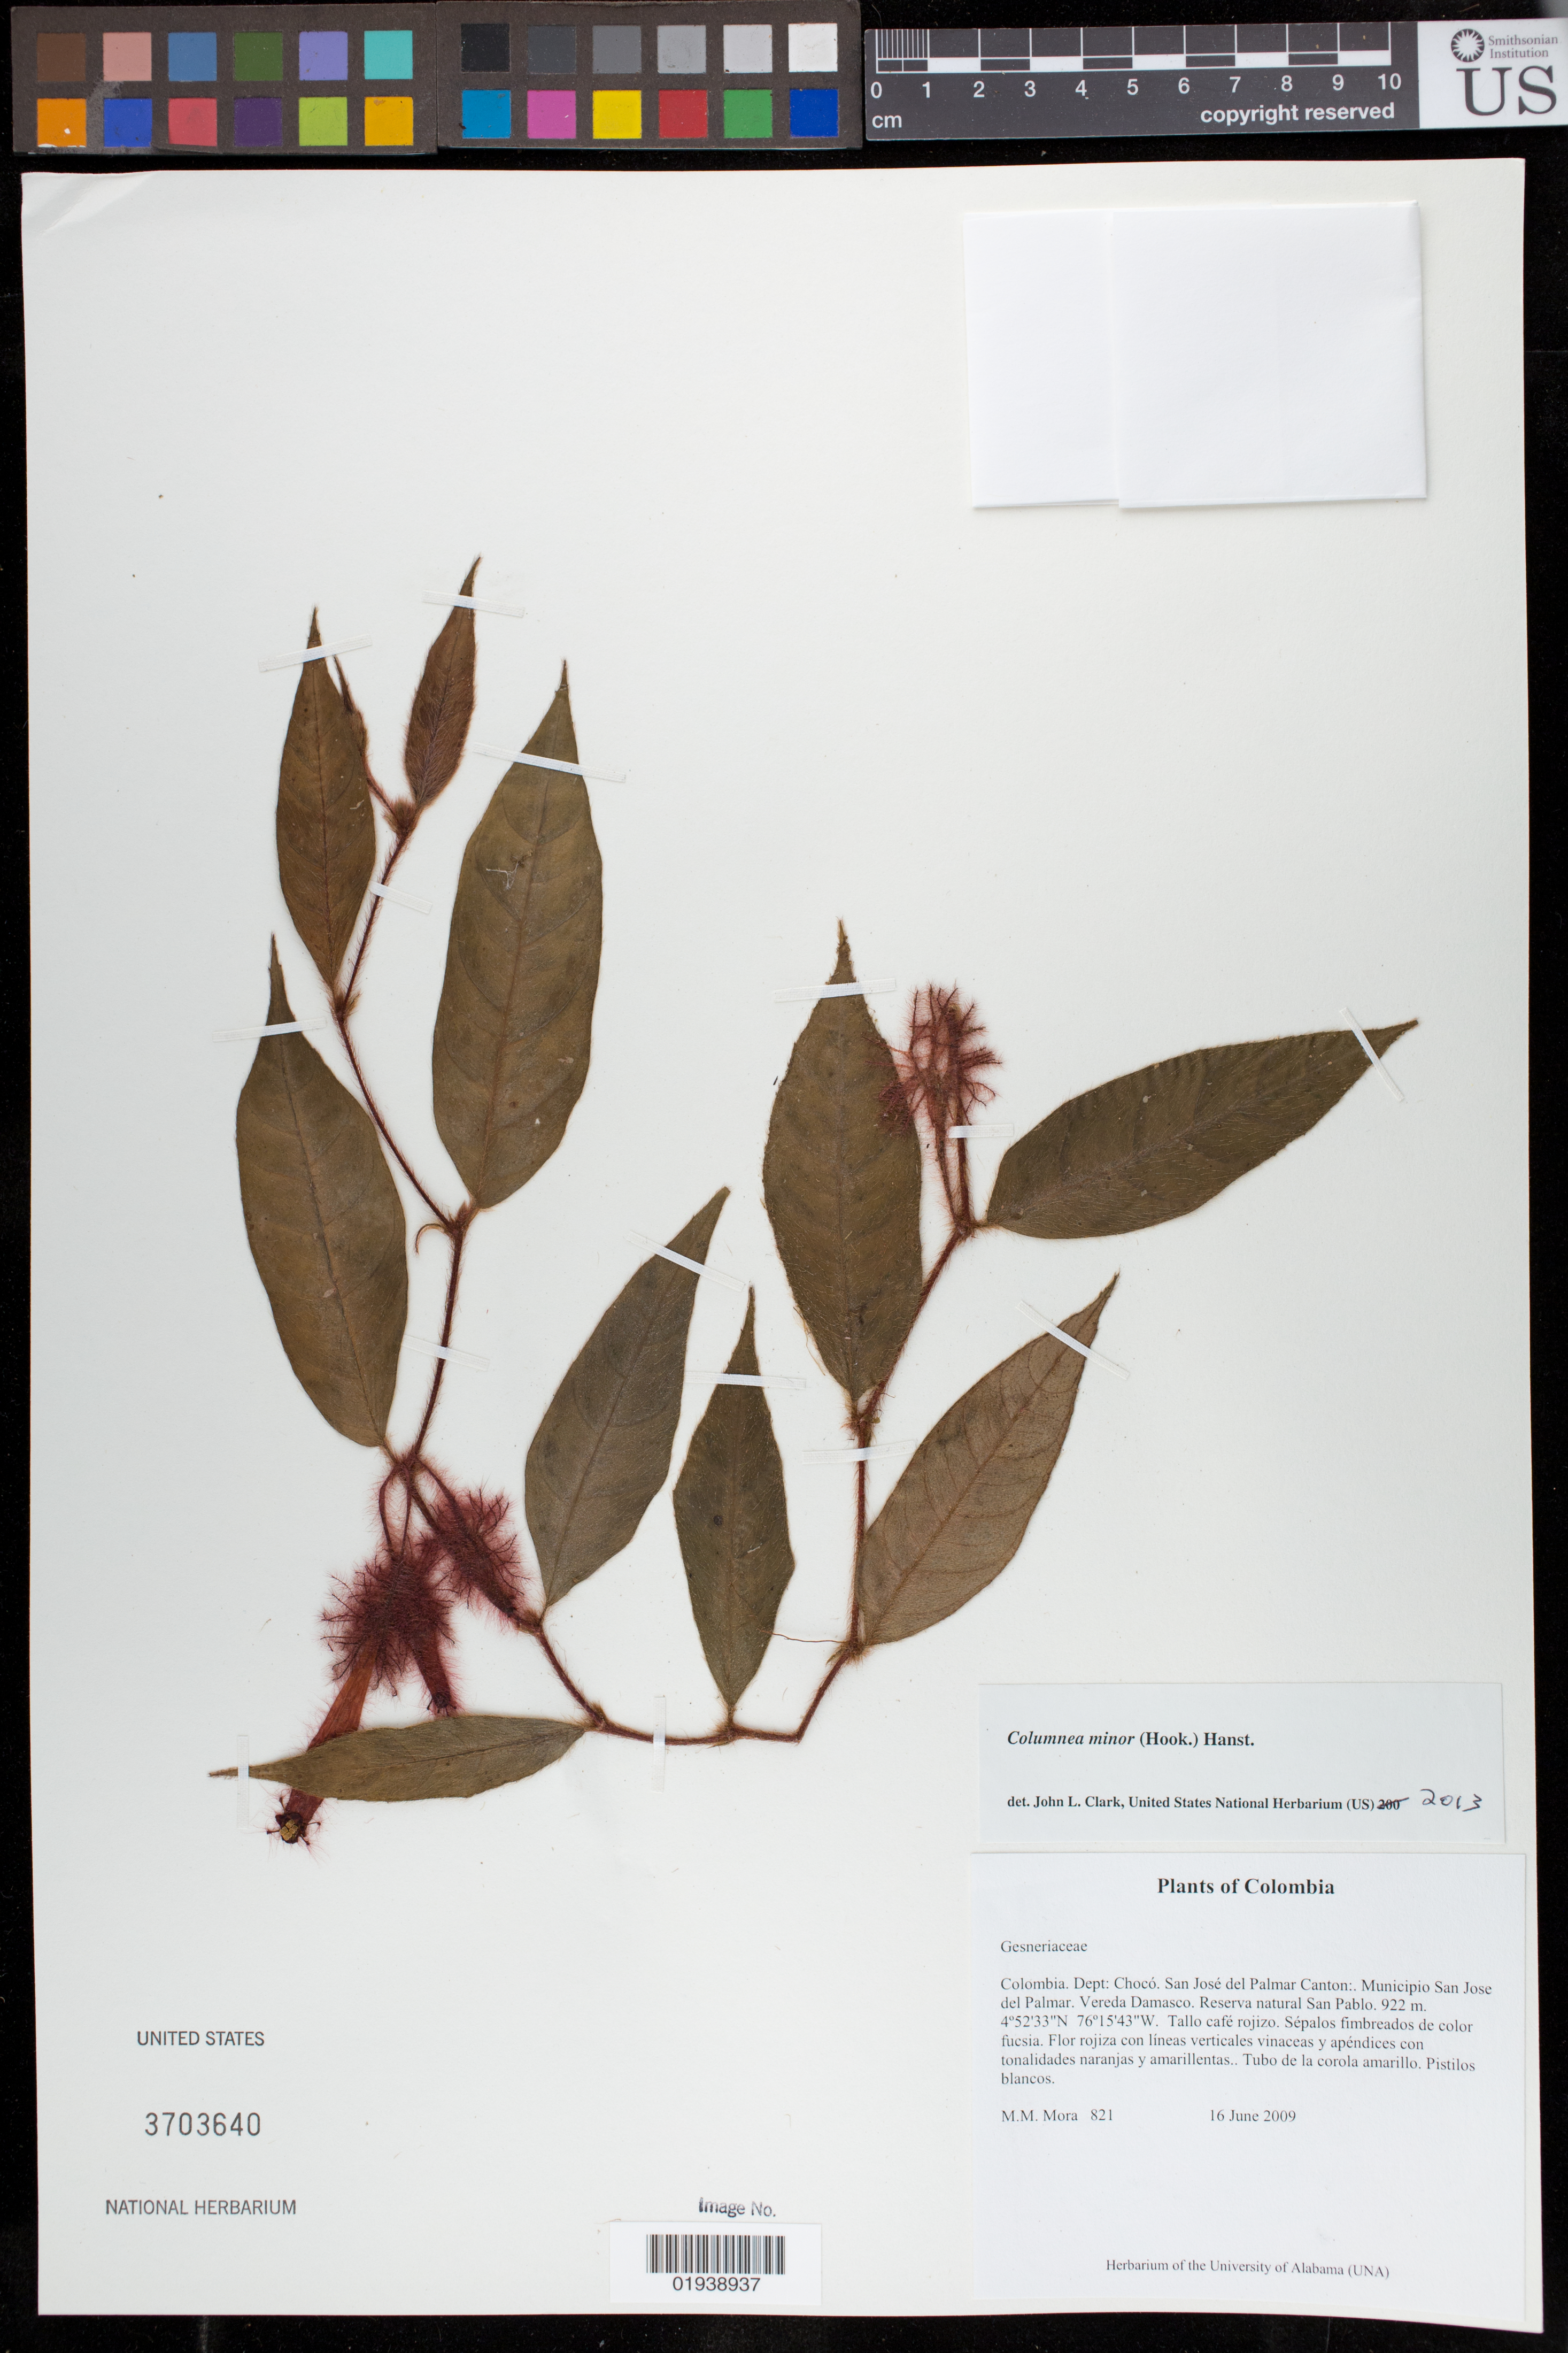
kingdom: Plantae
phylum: Tracheophyta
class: Magnoliopsida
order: Lamiales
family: Gesneriaceae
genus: Columnea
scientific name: Columnea minor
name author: (Hook.) Hanst.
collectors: M. M. Mora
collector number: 821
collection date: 2009-06-16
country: Colombia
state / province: Chocó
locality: San Jose del Palmar Canton. Municipio San Jose del Palmar. Vereda Damasco. Reserva Natural San Pablo.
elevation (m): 922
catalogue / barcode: US 3703640